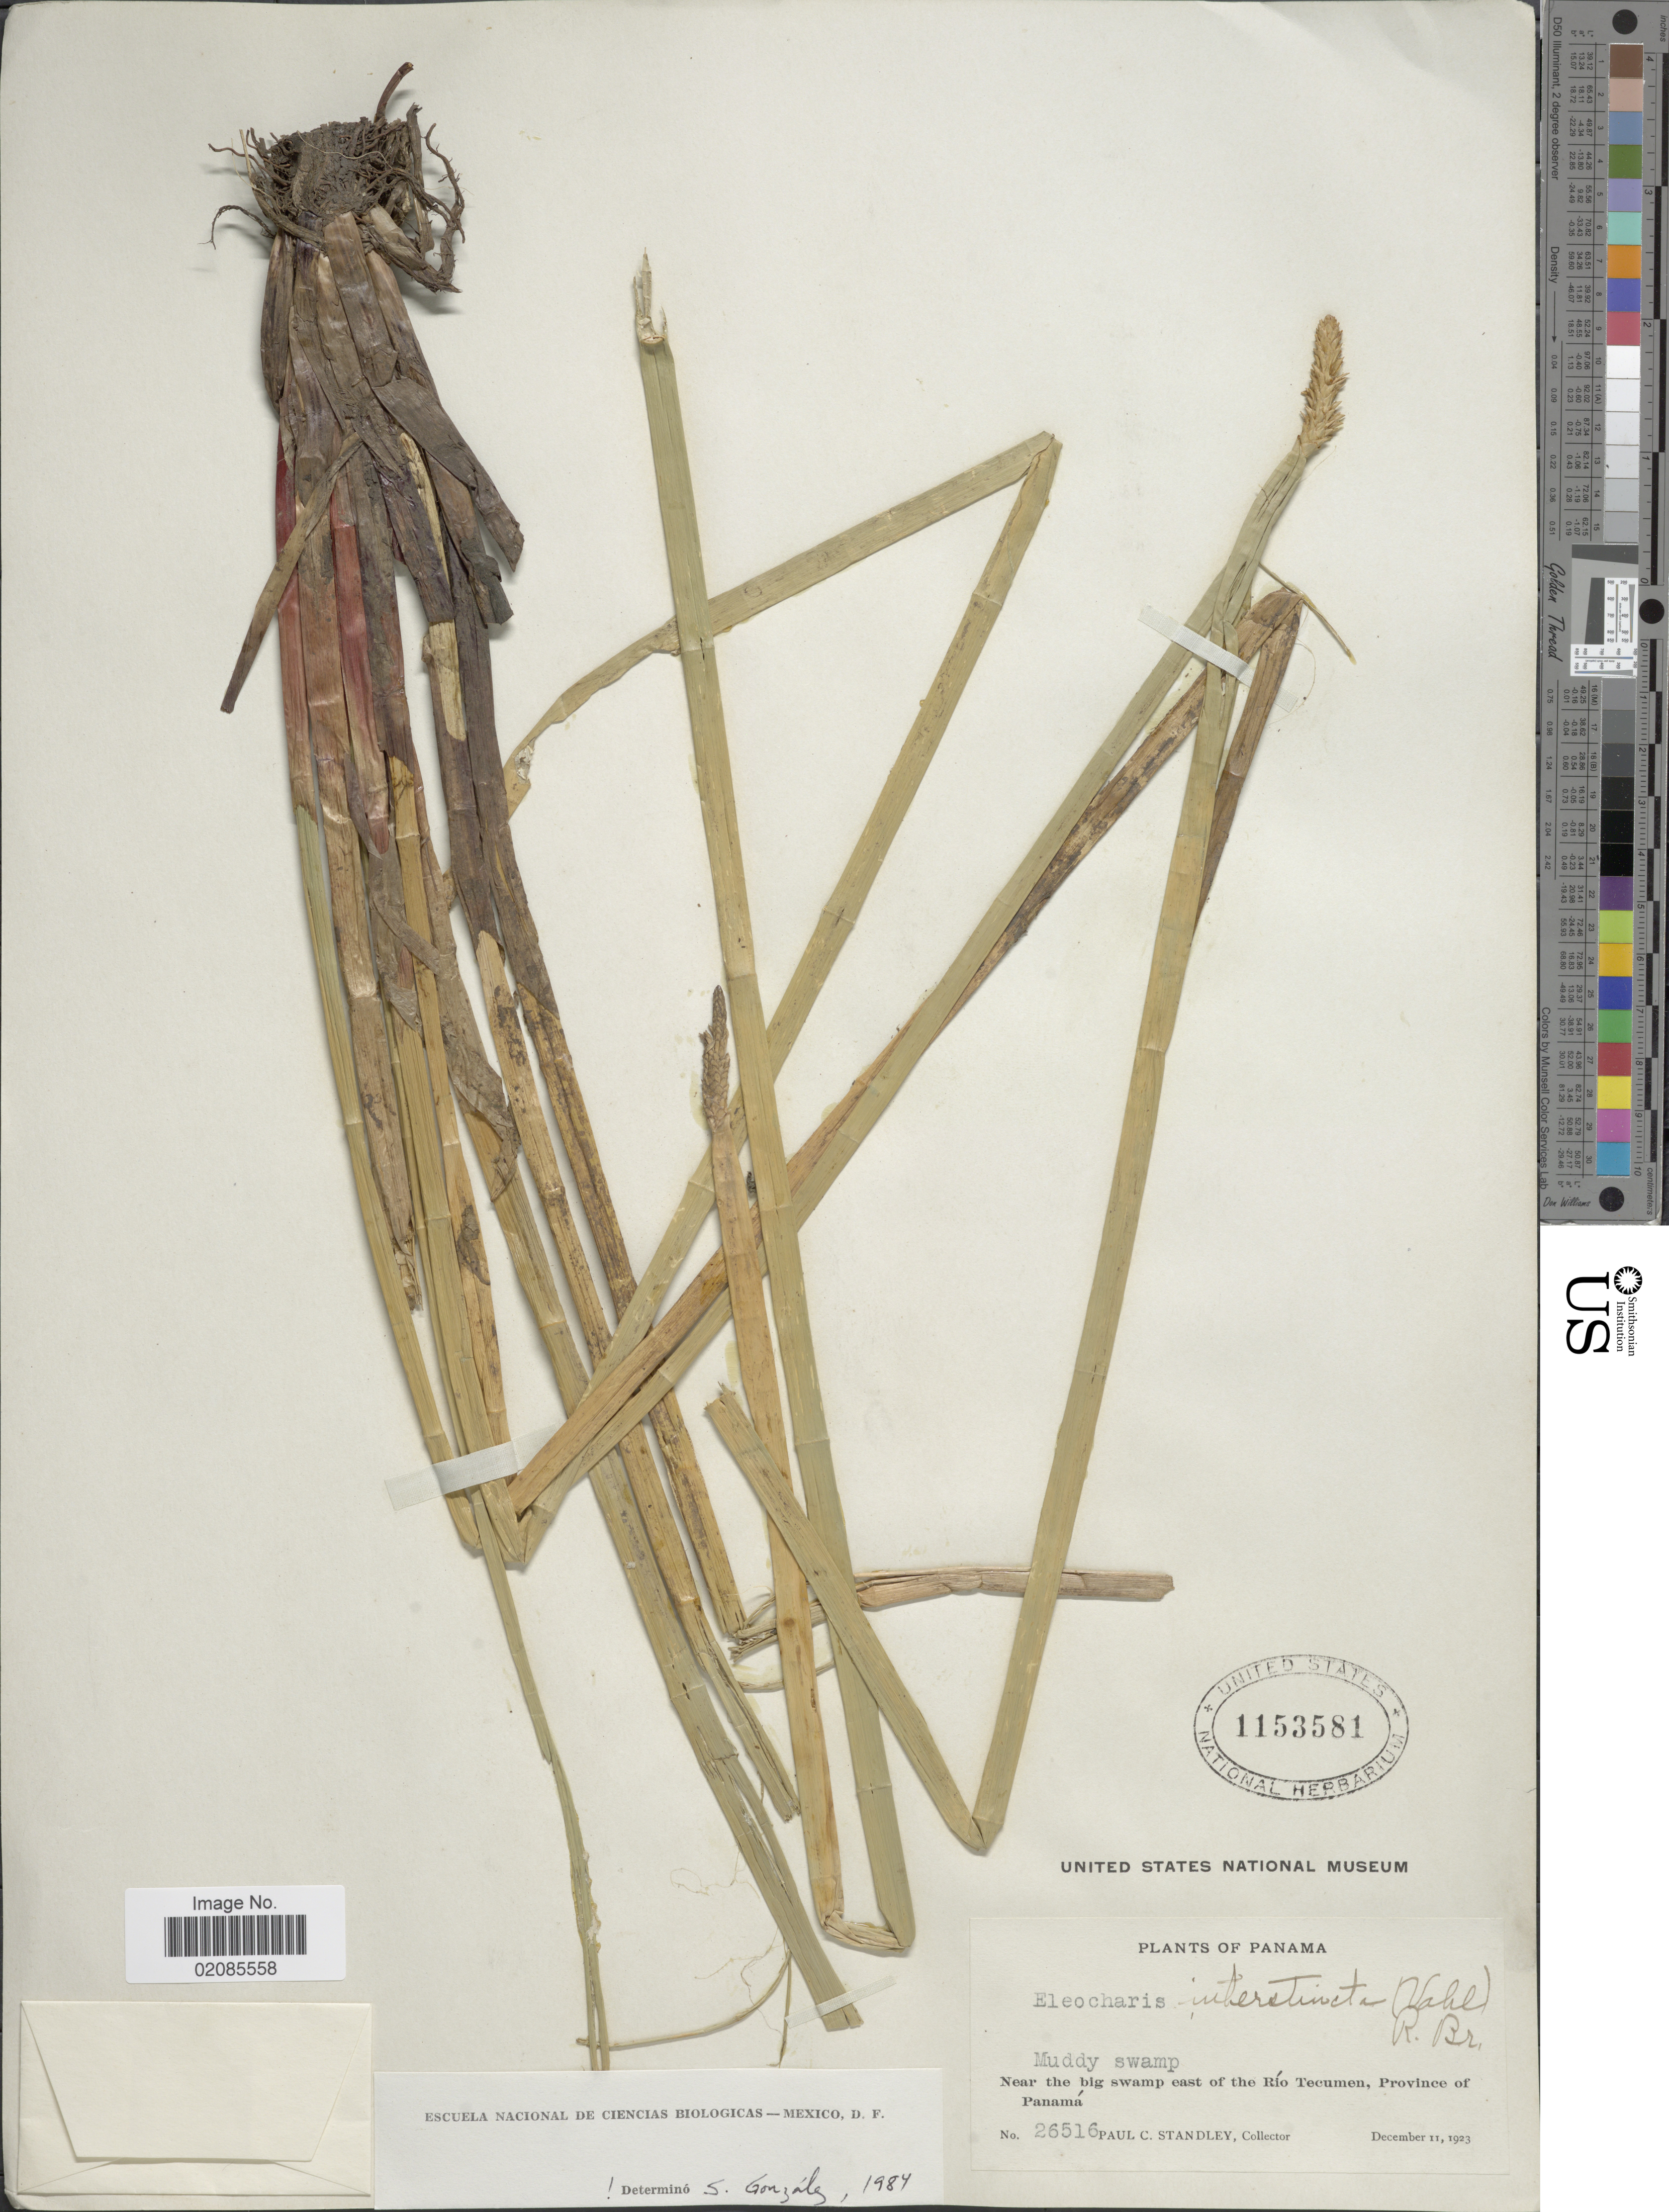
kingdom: Plantae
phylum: Tracheophyta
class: Liliopsida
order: Poales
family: Cyperaceae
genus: Eleocharis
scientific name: Eleocharis interstincta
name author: (Vahl) Roem. & Schult.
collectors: P. C. Standley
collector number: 26516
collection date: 1923-12-11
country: Panama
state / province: Panamá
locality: Muddy swamp, Near the big swamp east of the Rio Tecumen.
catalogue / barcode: US 1153581